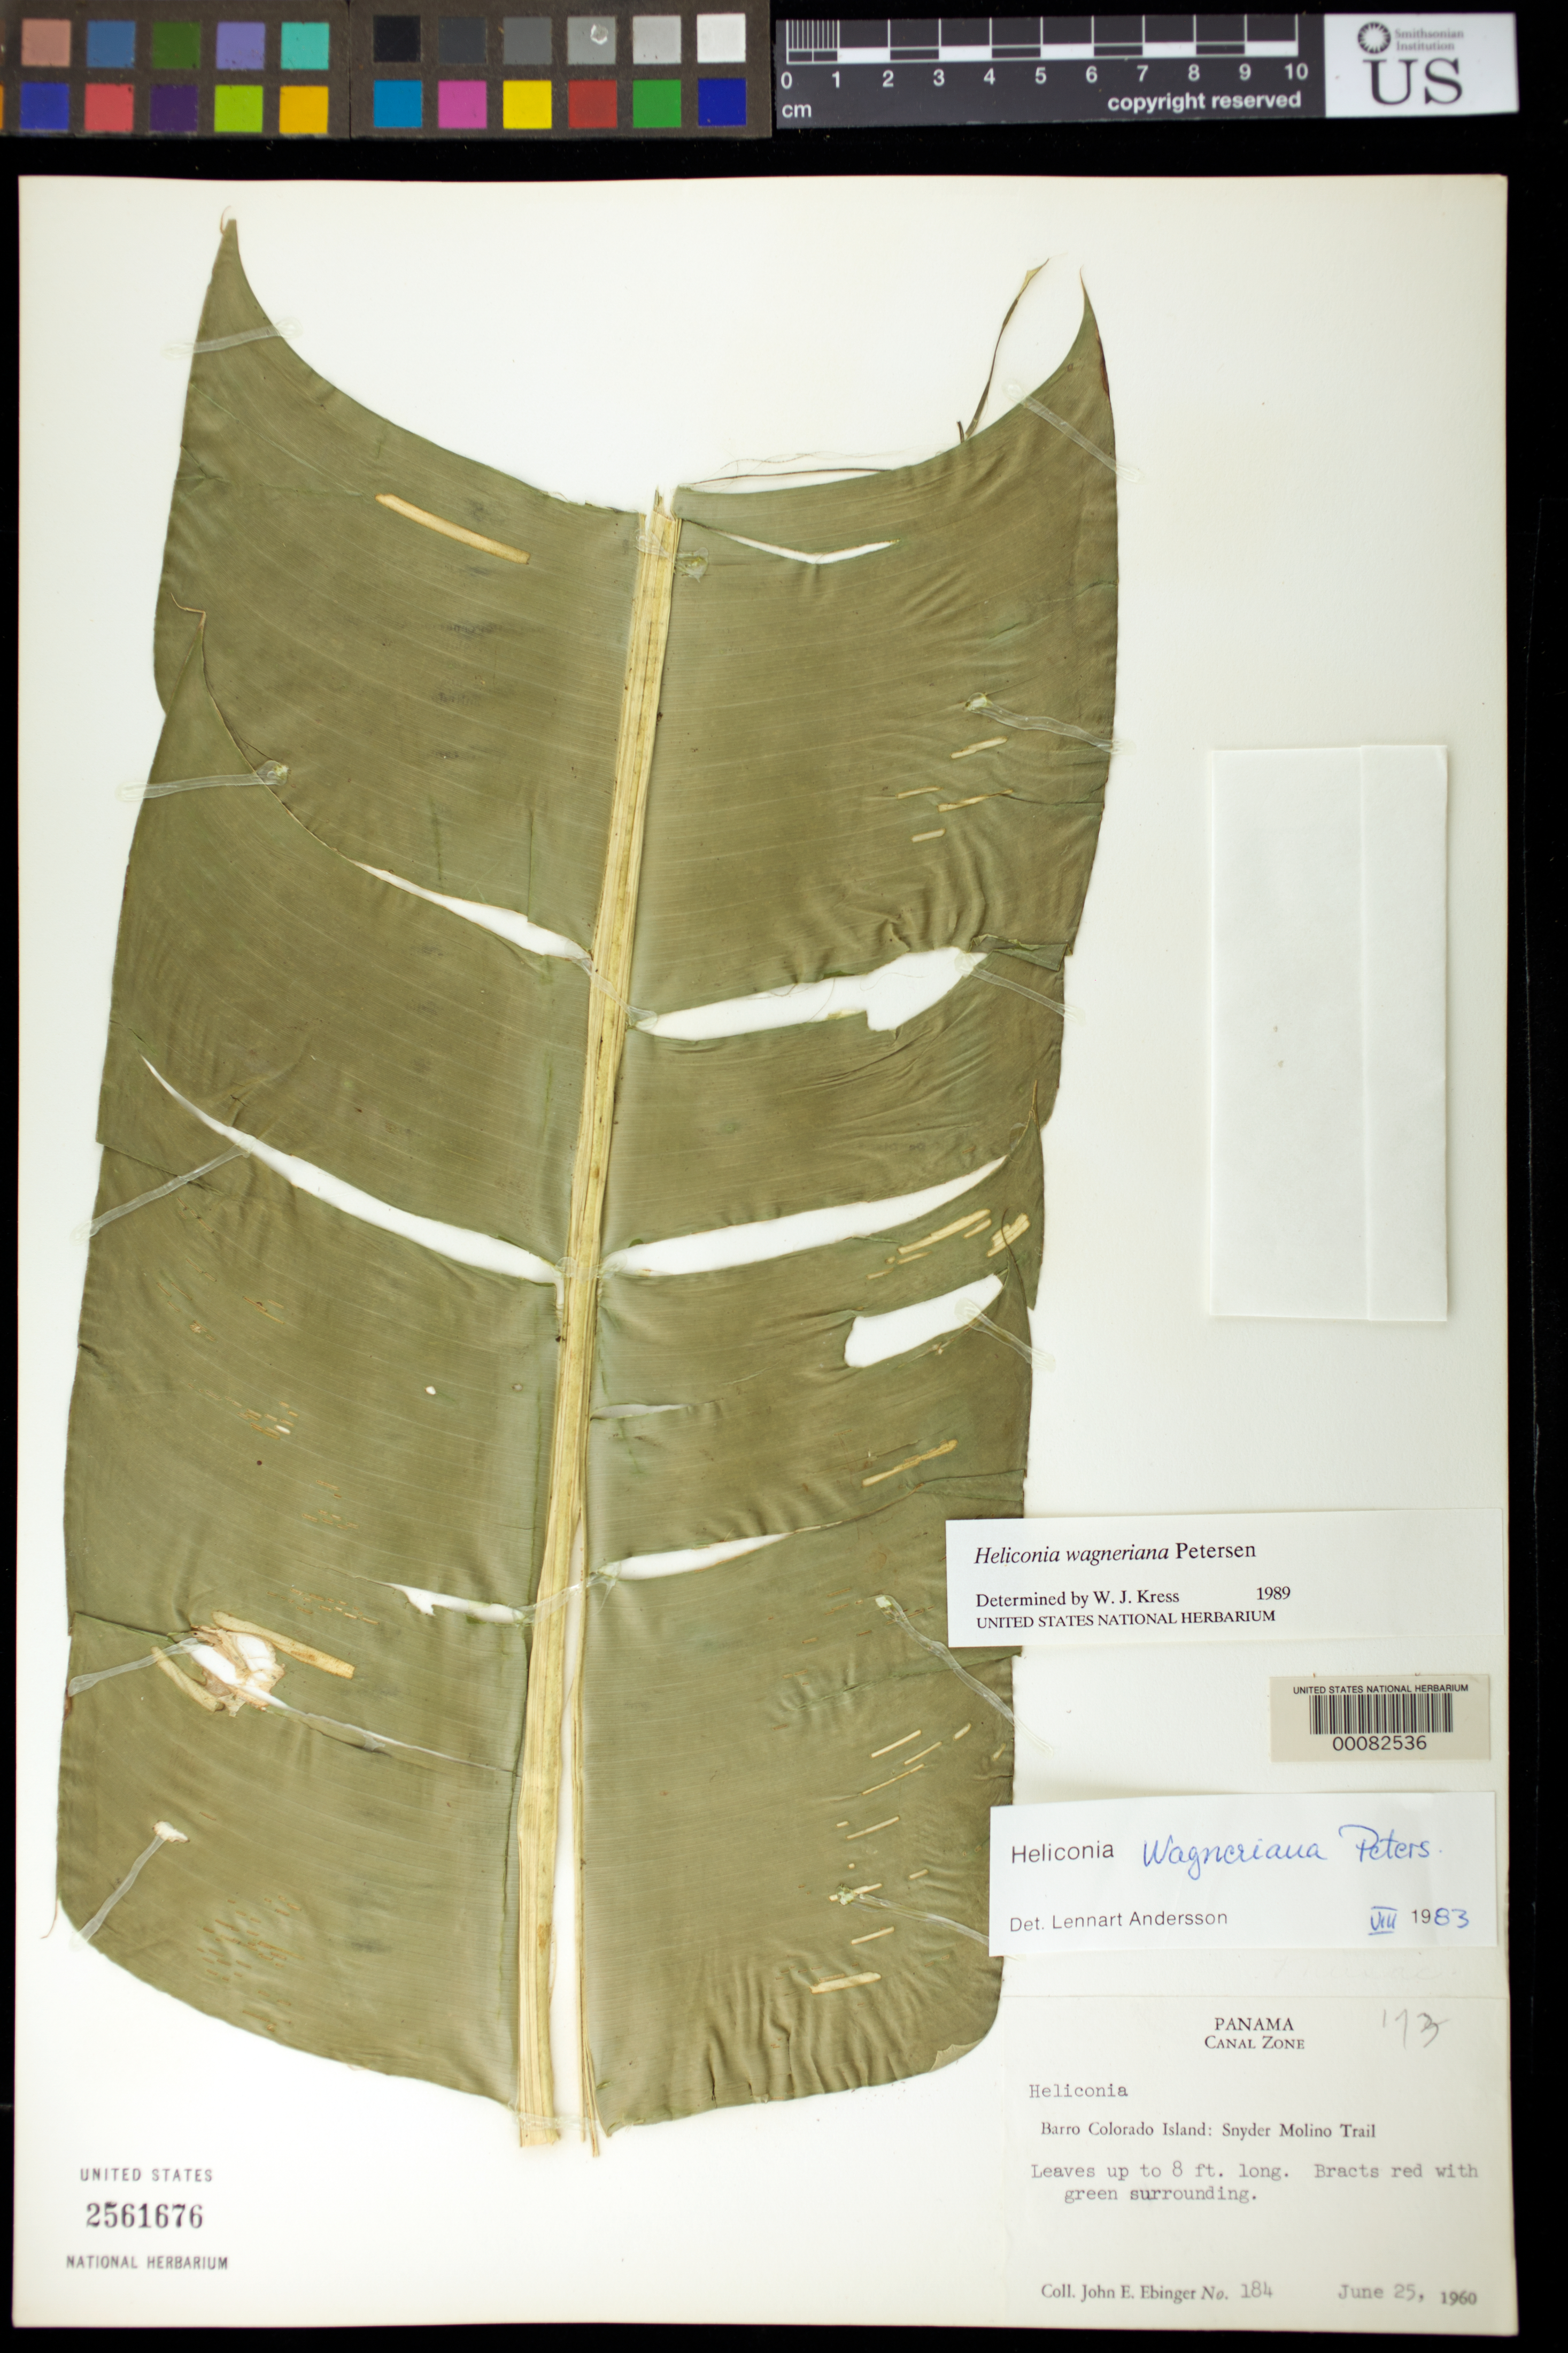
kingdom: Plantae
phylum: Tracheophyta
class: Liliopsida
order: Zingiberales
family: Heliconiaceae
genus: Heliconia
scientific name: Heliconia wagneriana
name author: Petersen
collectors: J. Ebinger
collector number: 184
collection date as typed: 25 Jun 1960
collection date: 1960-06-25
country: Panama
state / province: Panamá Oeste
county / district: Canal Zone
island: Barro Colorado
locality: Snyder Molino Trail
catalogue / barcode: US 2561676